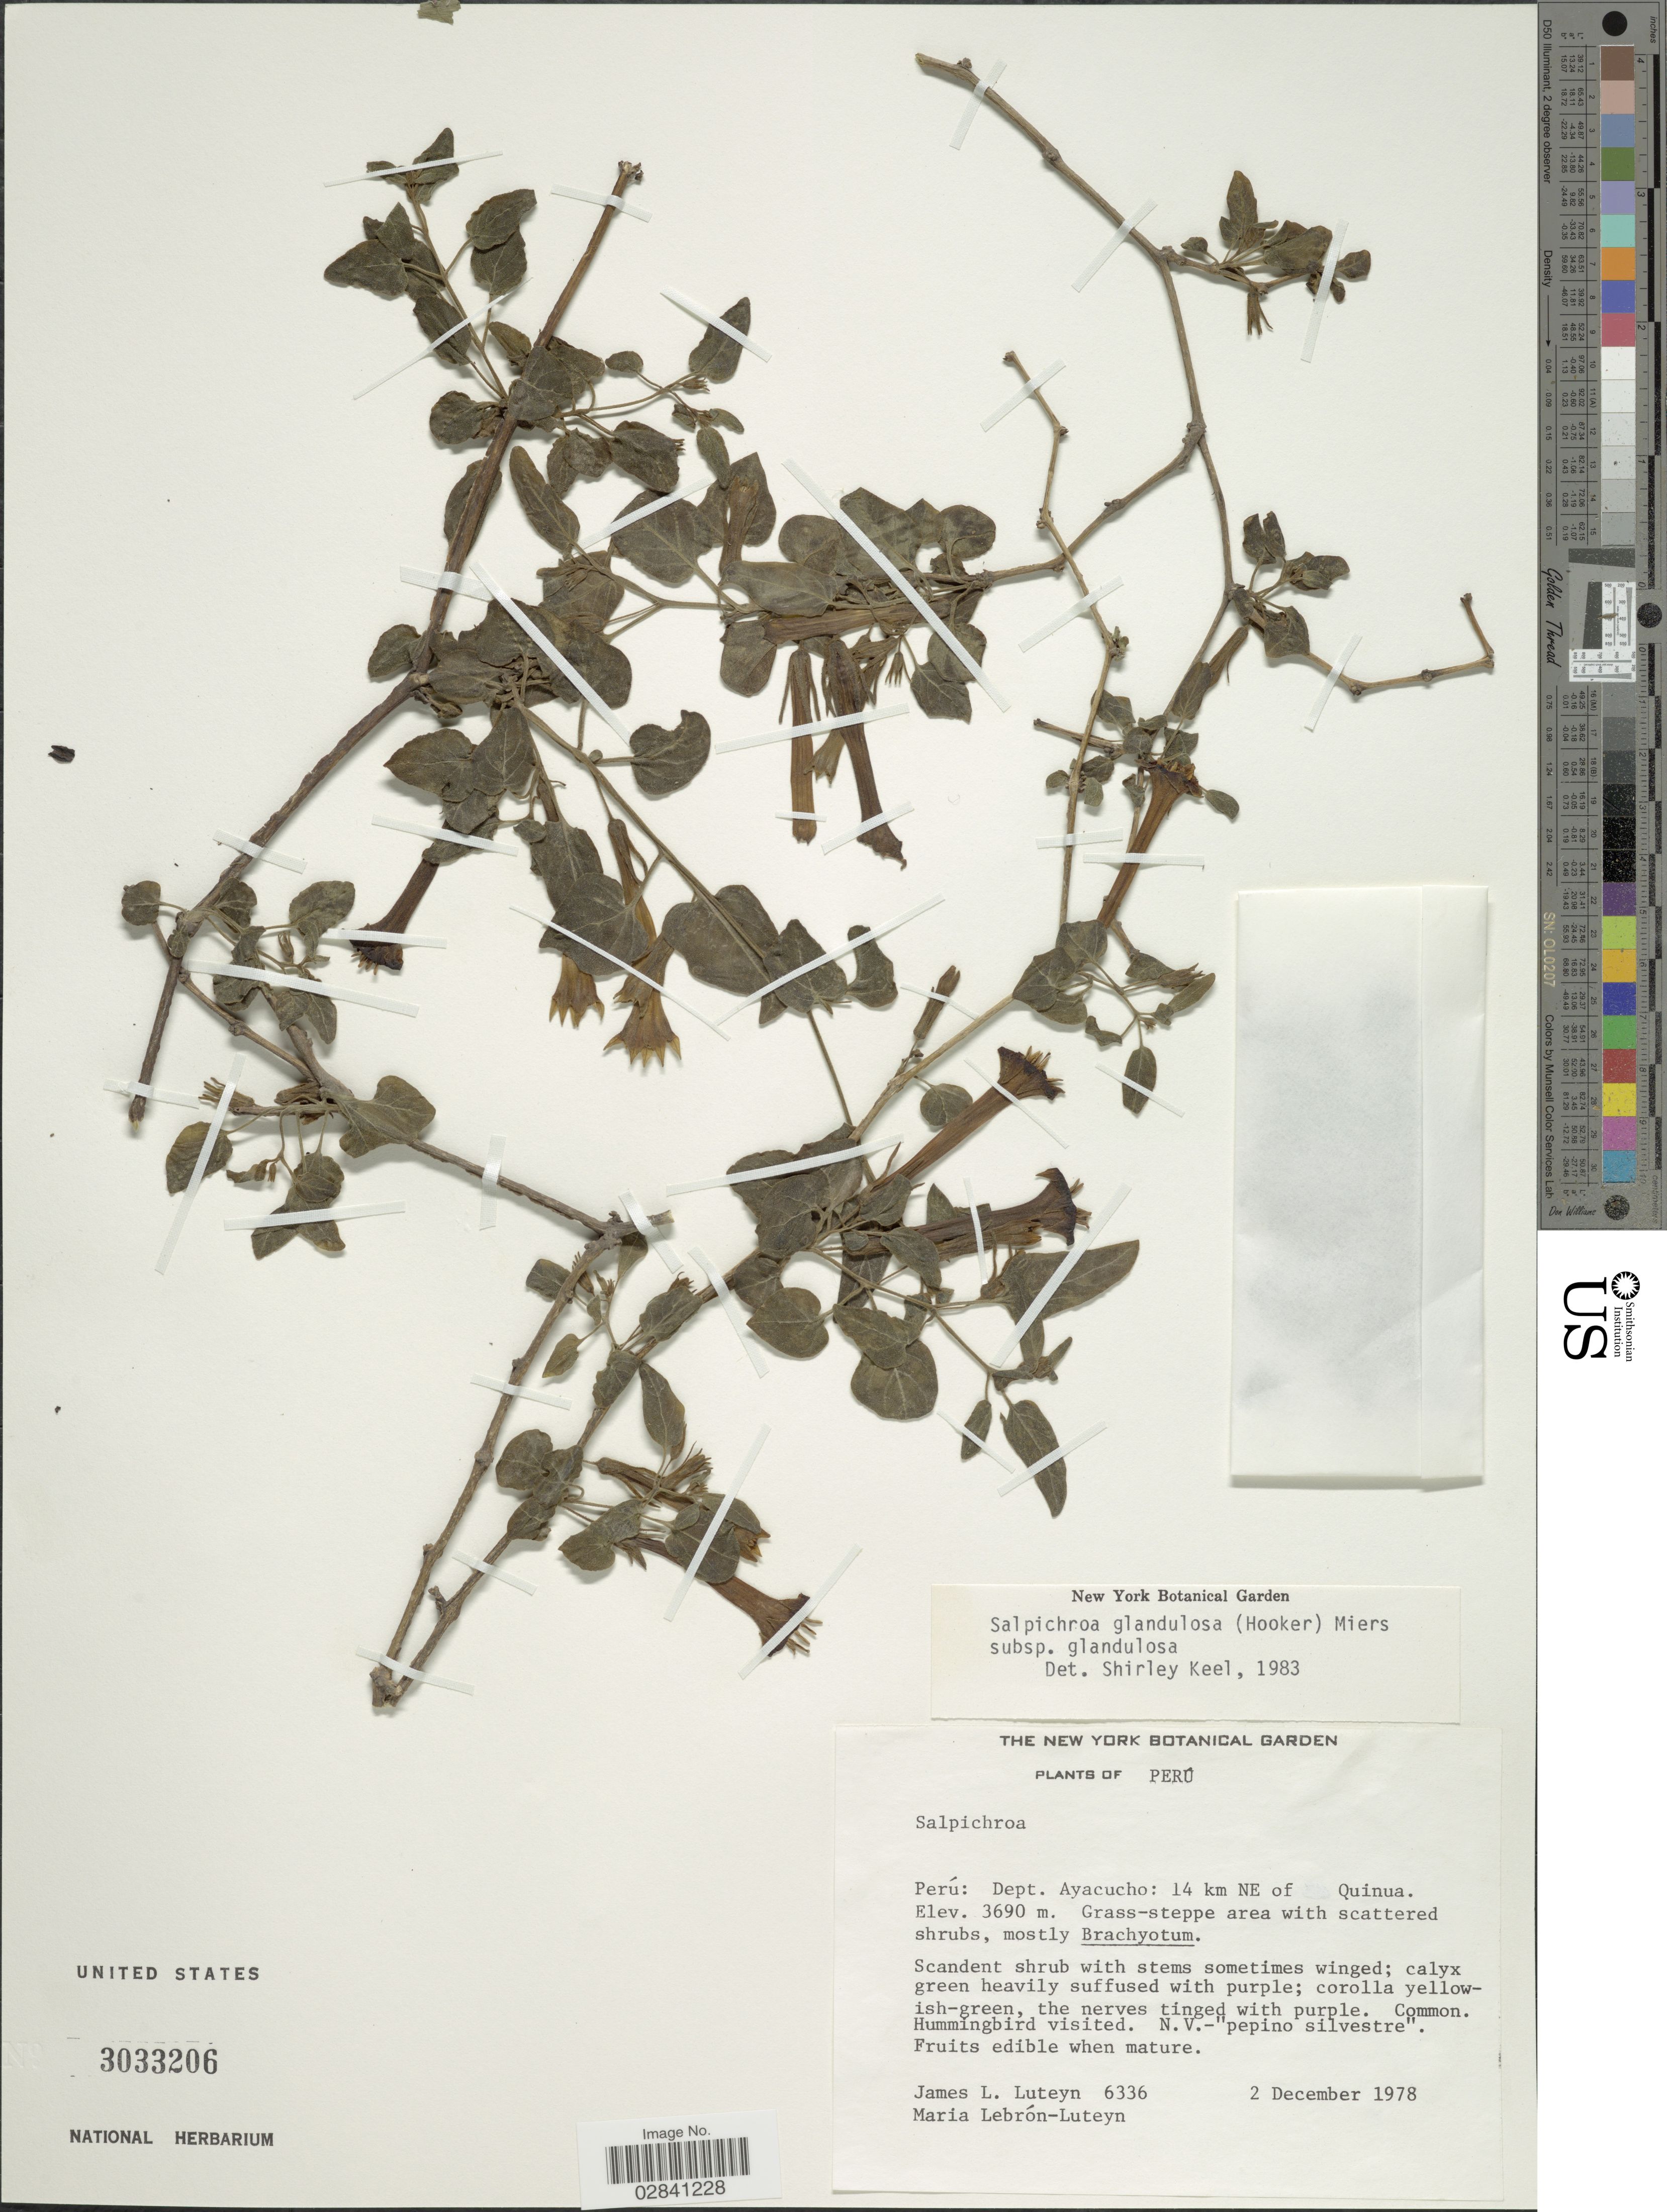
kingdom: Plantae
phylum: Tracheophyta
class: Magnoliopsida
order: Solanales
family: Solanaceae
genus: Salpichroa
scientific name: Salpichroa glandulosa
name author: (Hook.) Miers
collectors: J. L. Luteyn & M. L. Lebrón-Luteyn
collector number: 6336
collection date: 1978-12-02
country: Peru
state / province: Ayacucho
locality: Dept. Ayacucho: 14 km NE of Quinua.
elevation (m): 3690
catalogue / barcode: US 3033206